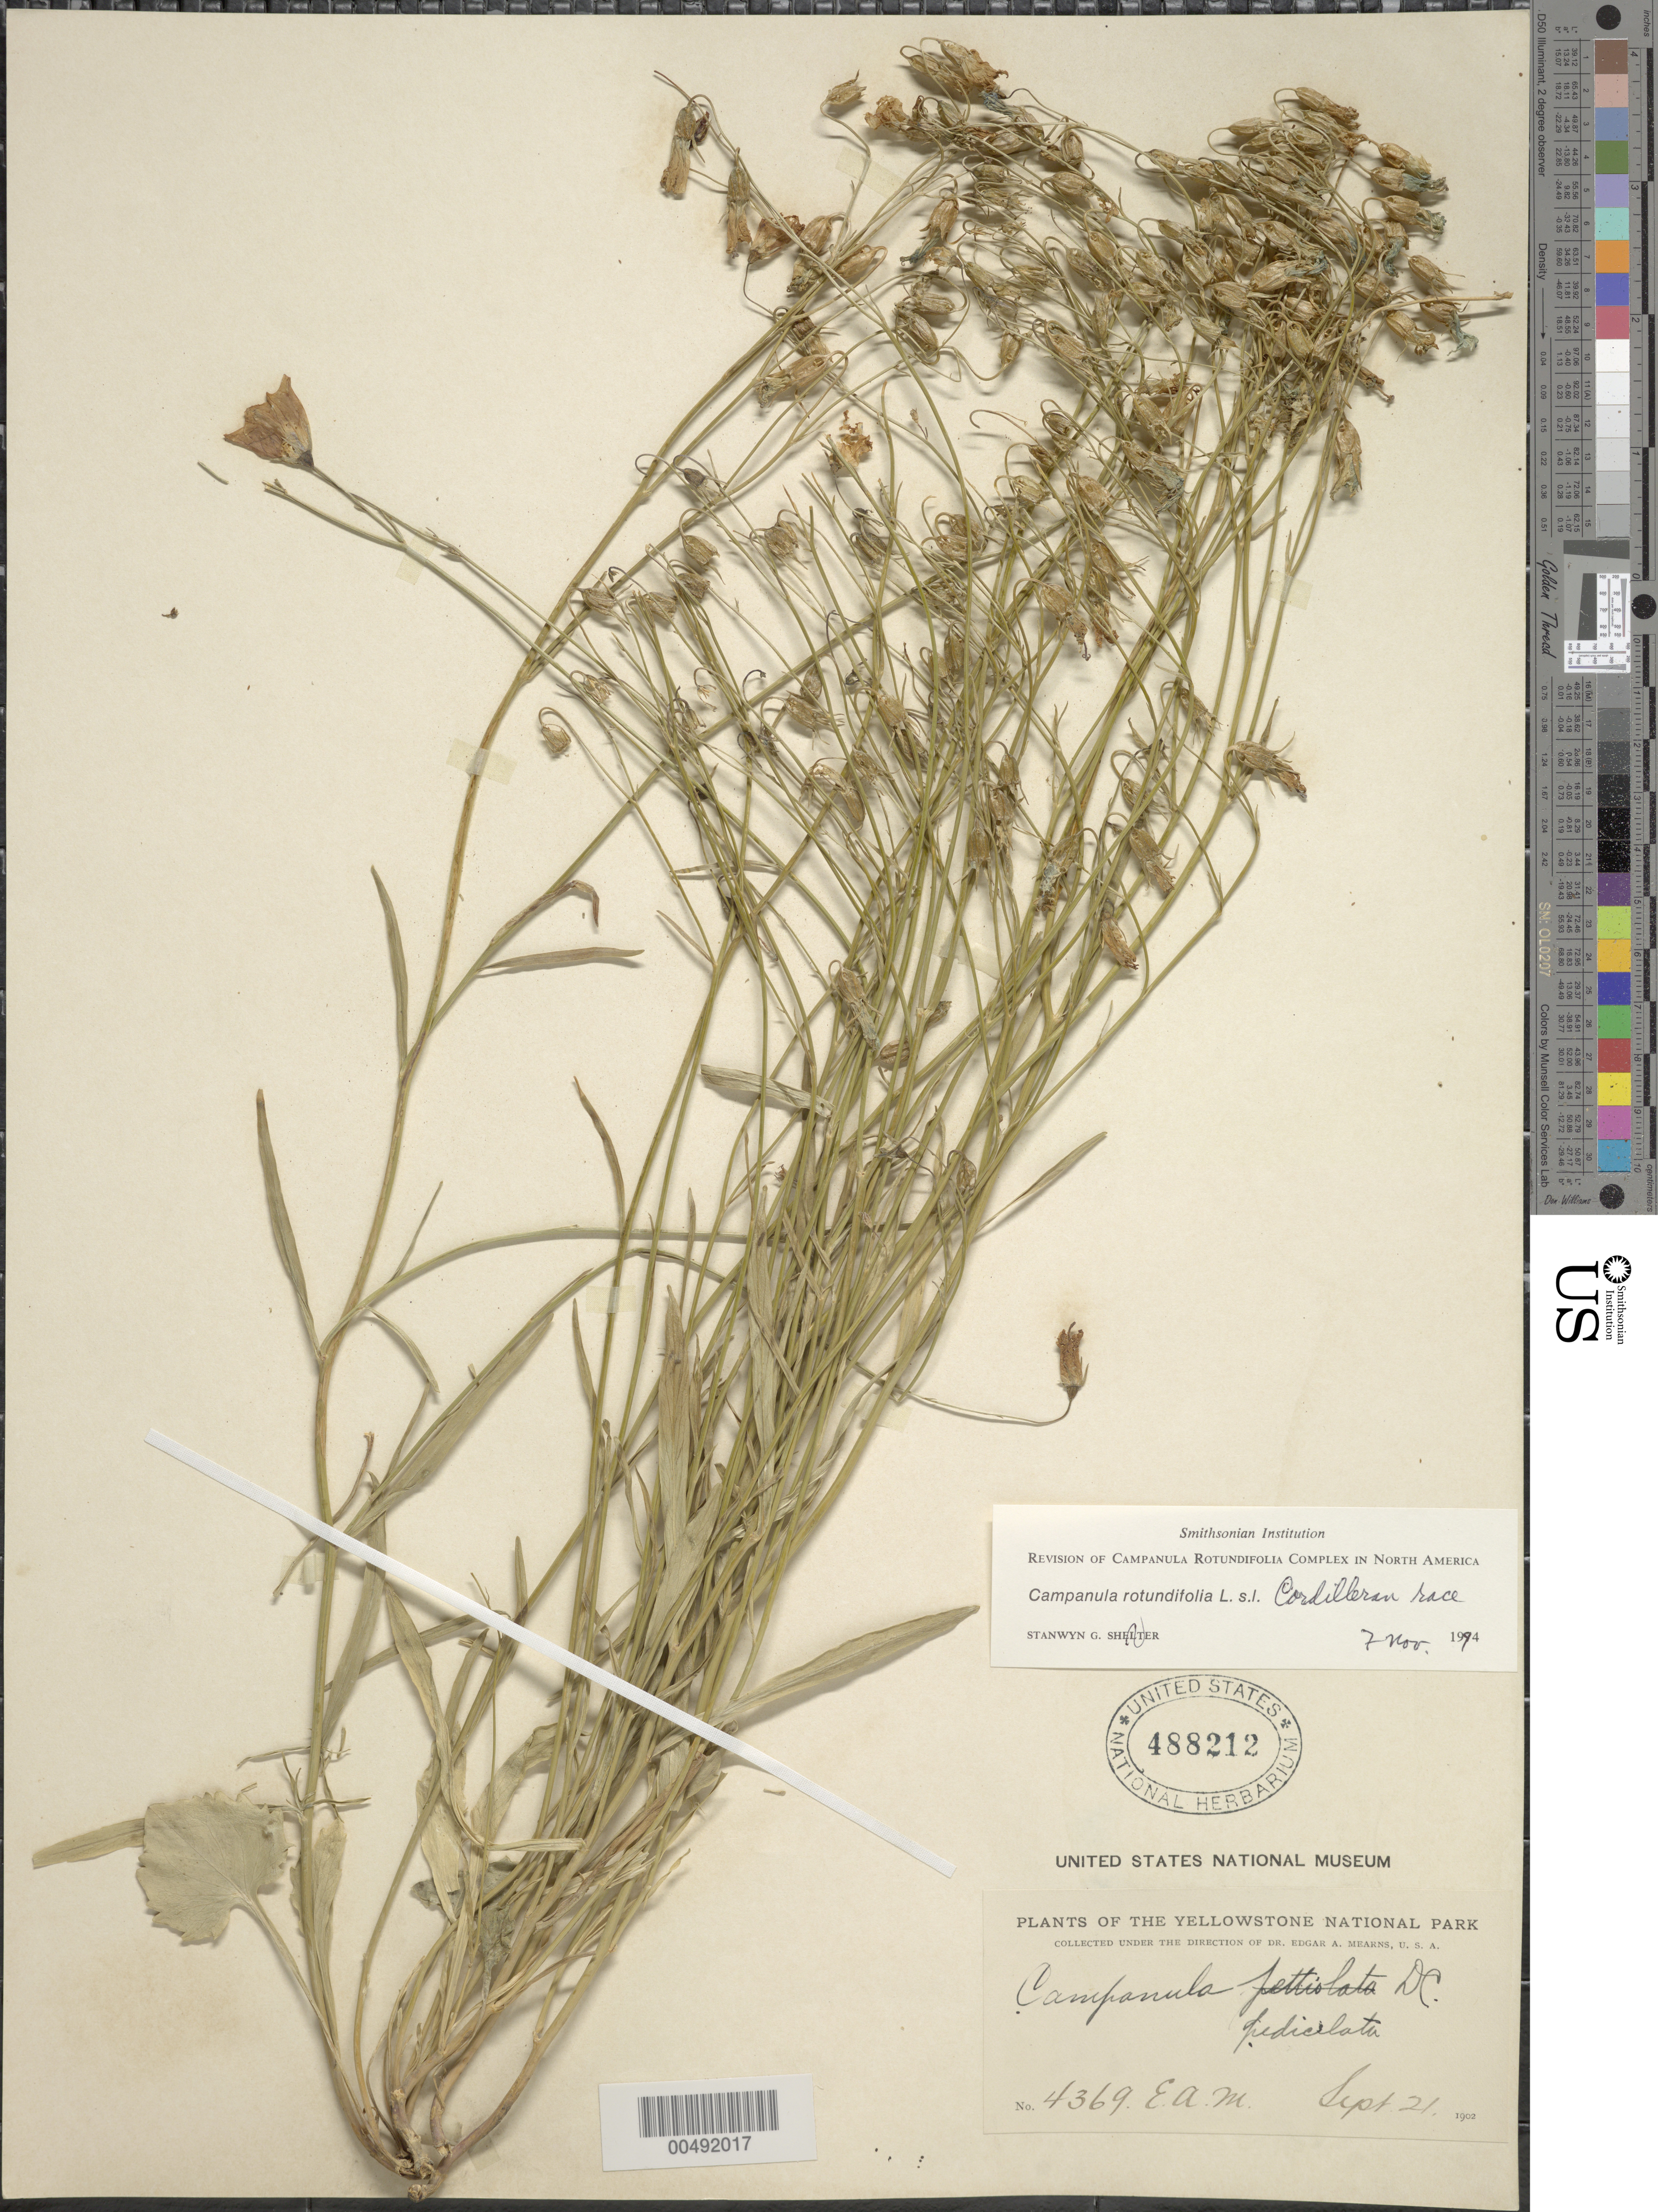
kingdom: Plantae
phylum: Tracheophyta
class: Magnoliopsida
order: Asterales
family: Campanulaceae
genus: Campanula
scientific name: Campanula rotundifolia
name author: L.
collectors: E. A. Mearns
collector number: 4369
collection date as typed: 21 Sep 1902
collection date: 1902-09-21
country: United States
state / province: Wyoming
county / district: Park / Teton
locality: Yellowstone National Park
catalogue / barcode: US 488212